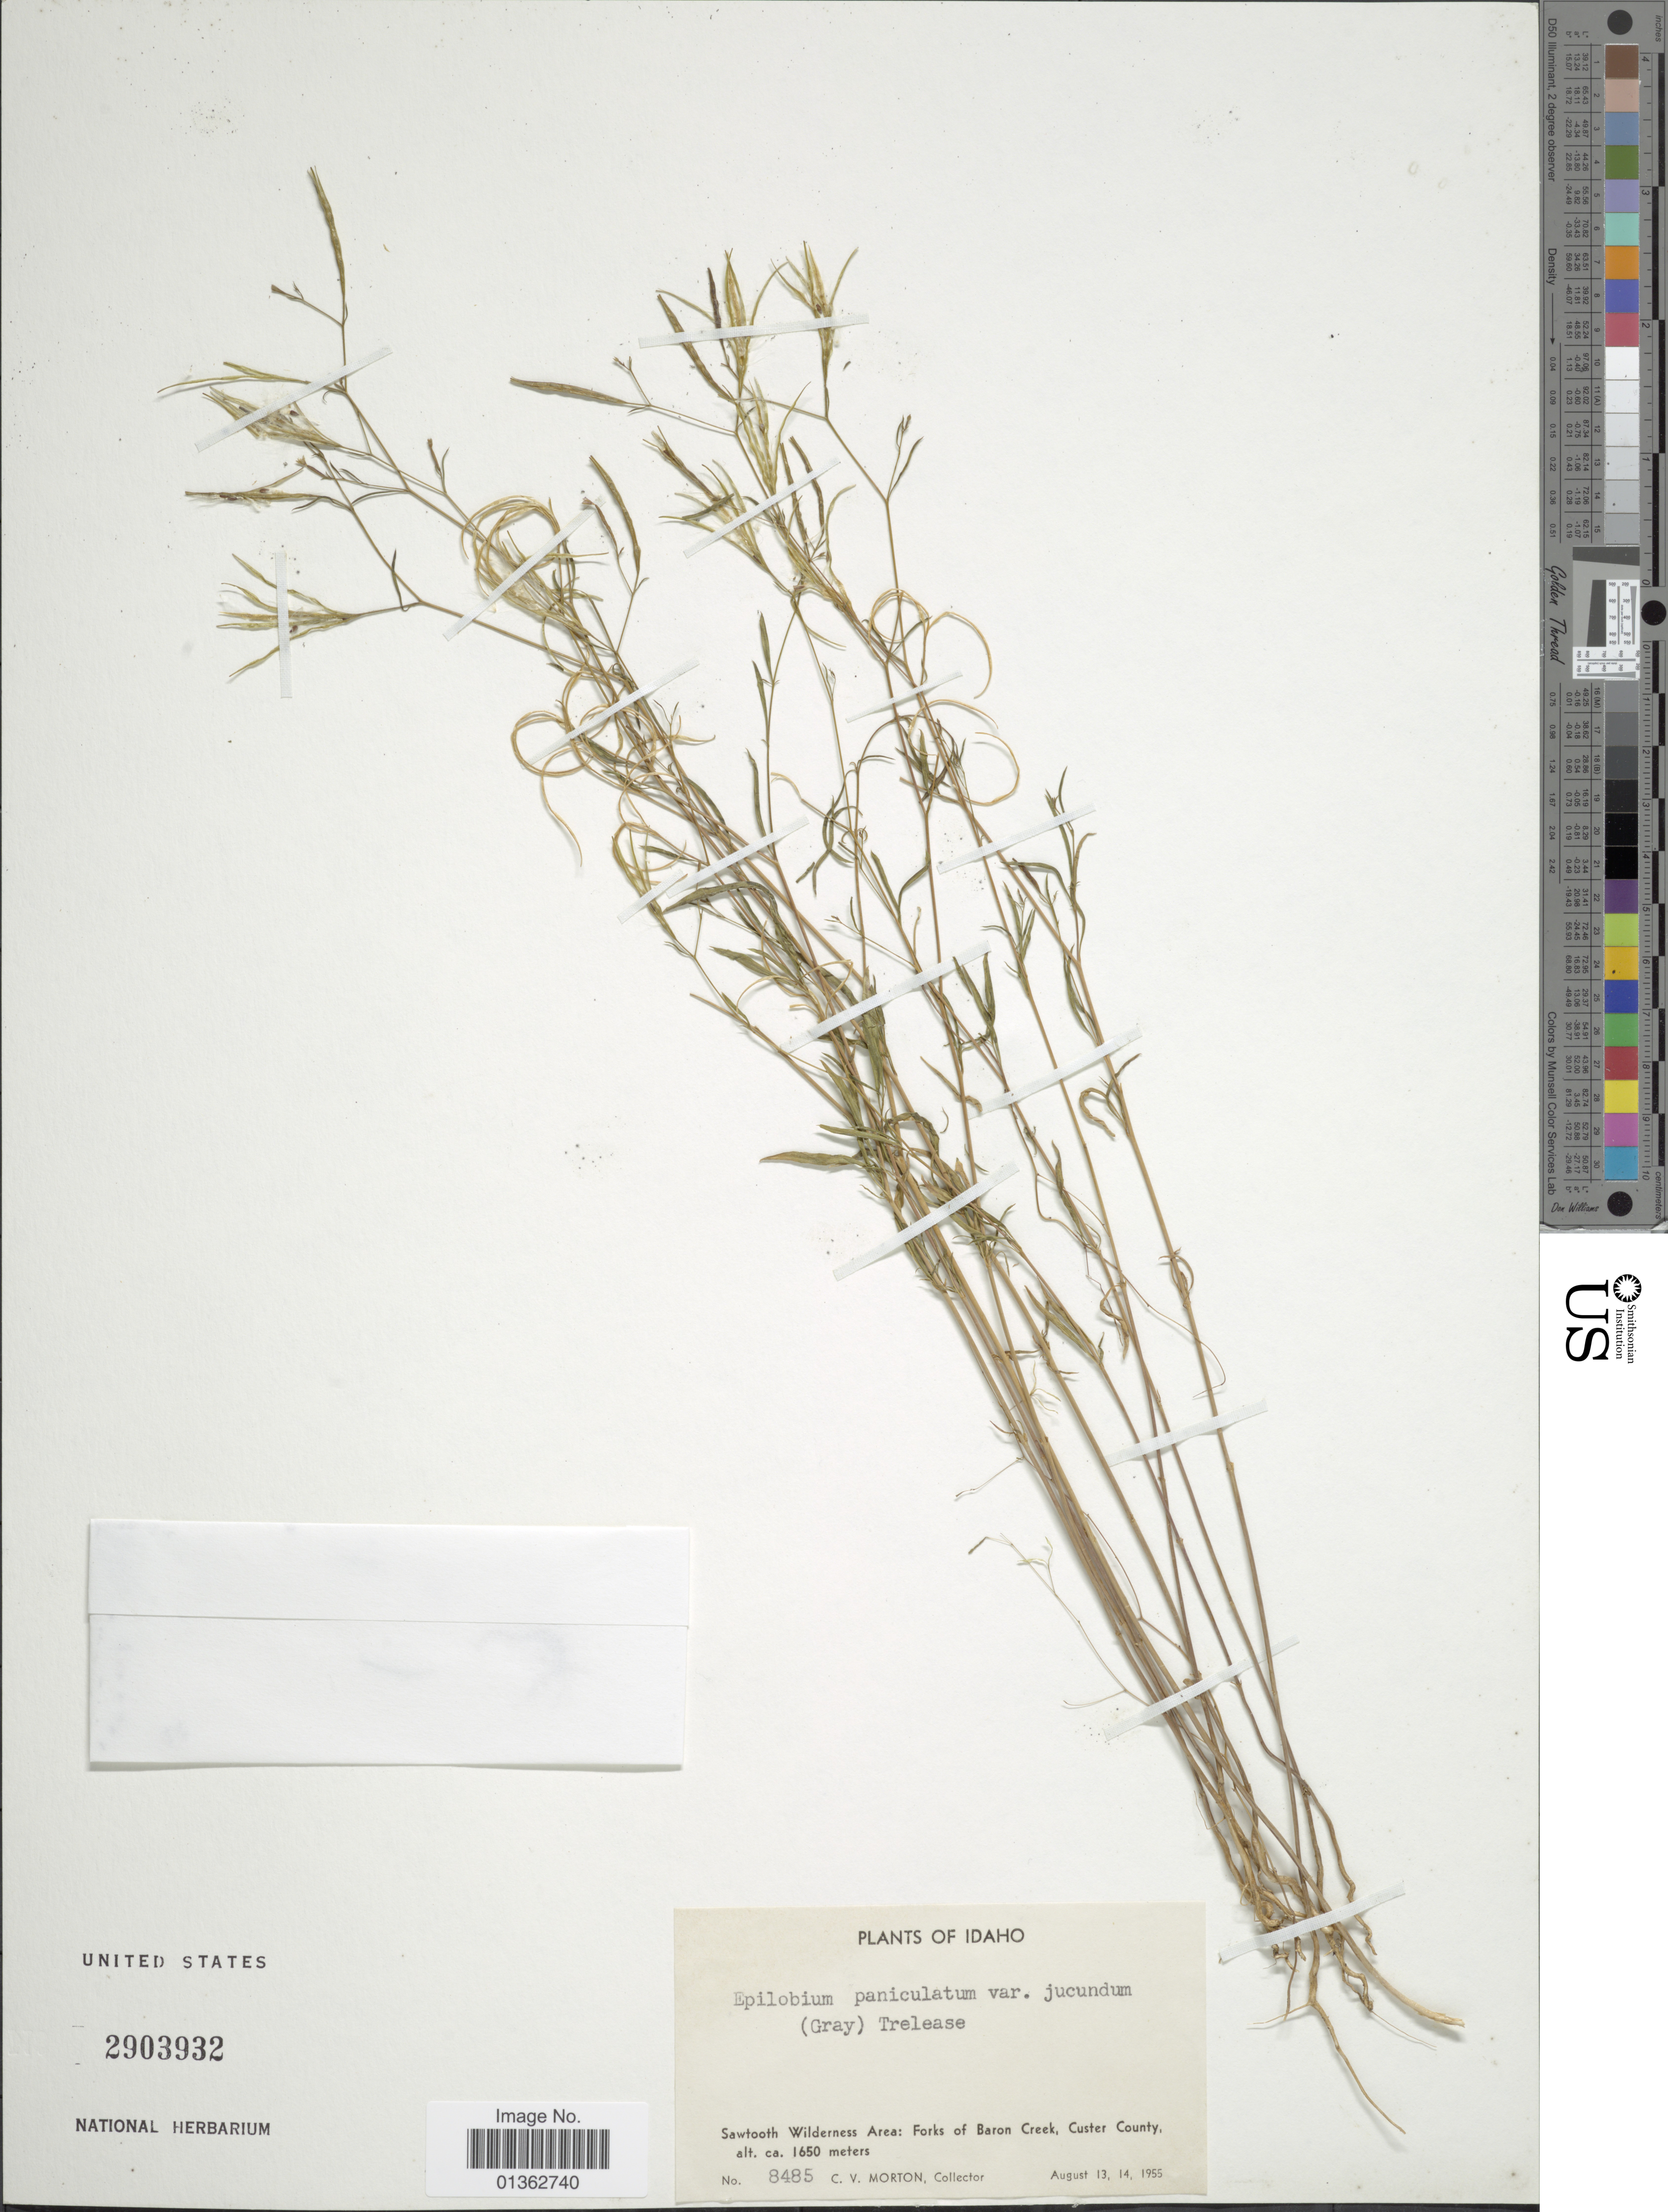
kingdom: Plantae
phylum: Tracheophyta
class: Magnoliopsida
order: Myrtales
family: Onagraceae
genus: Epilobium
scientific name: Epilobium brachycarpum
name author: C. Presl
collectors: C. V. Morton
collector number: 8485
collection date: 1955-08-13/1955-08-14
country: United States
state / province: Idaho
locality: Sawtooth Wilderness Area: Forks of Baron Creek, Custer County.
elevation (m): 1650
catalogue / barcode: US 2903932